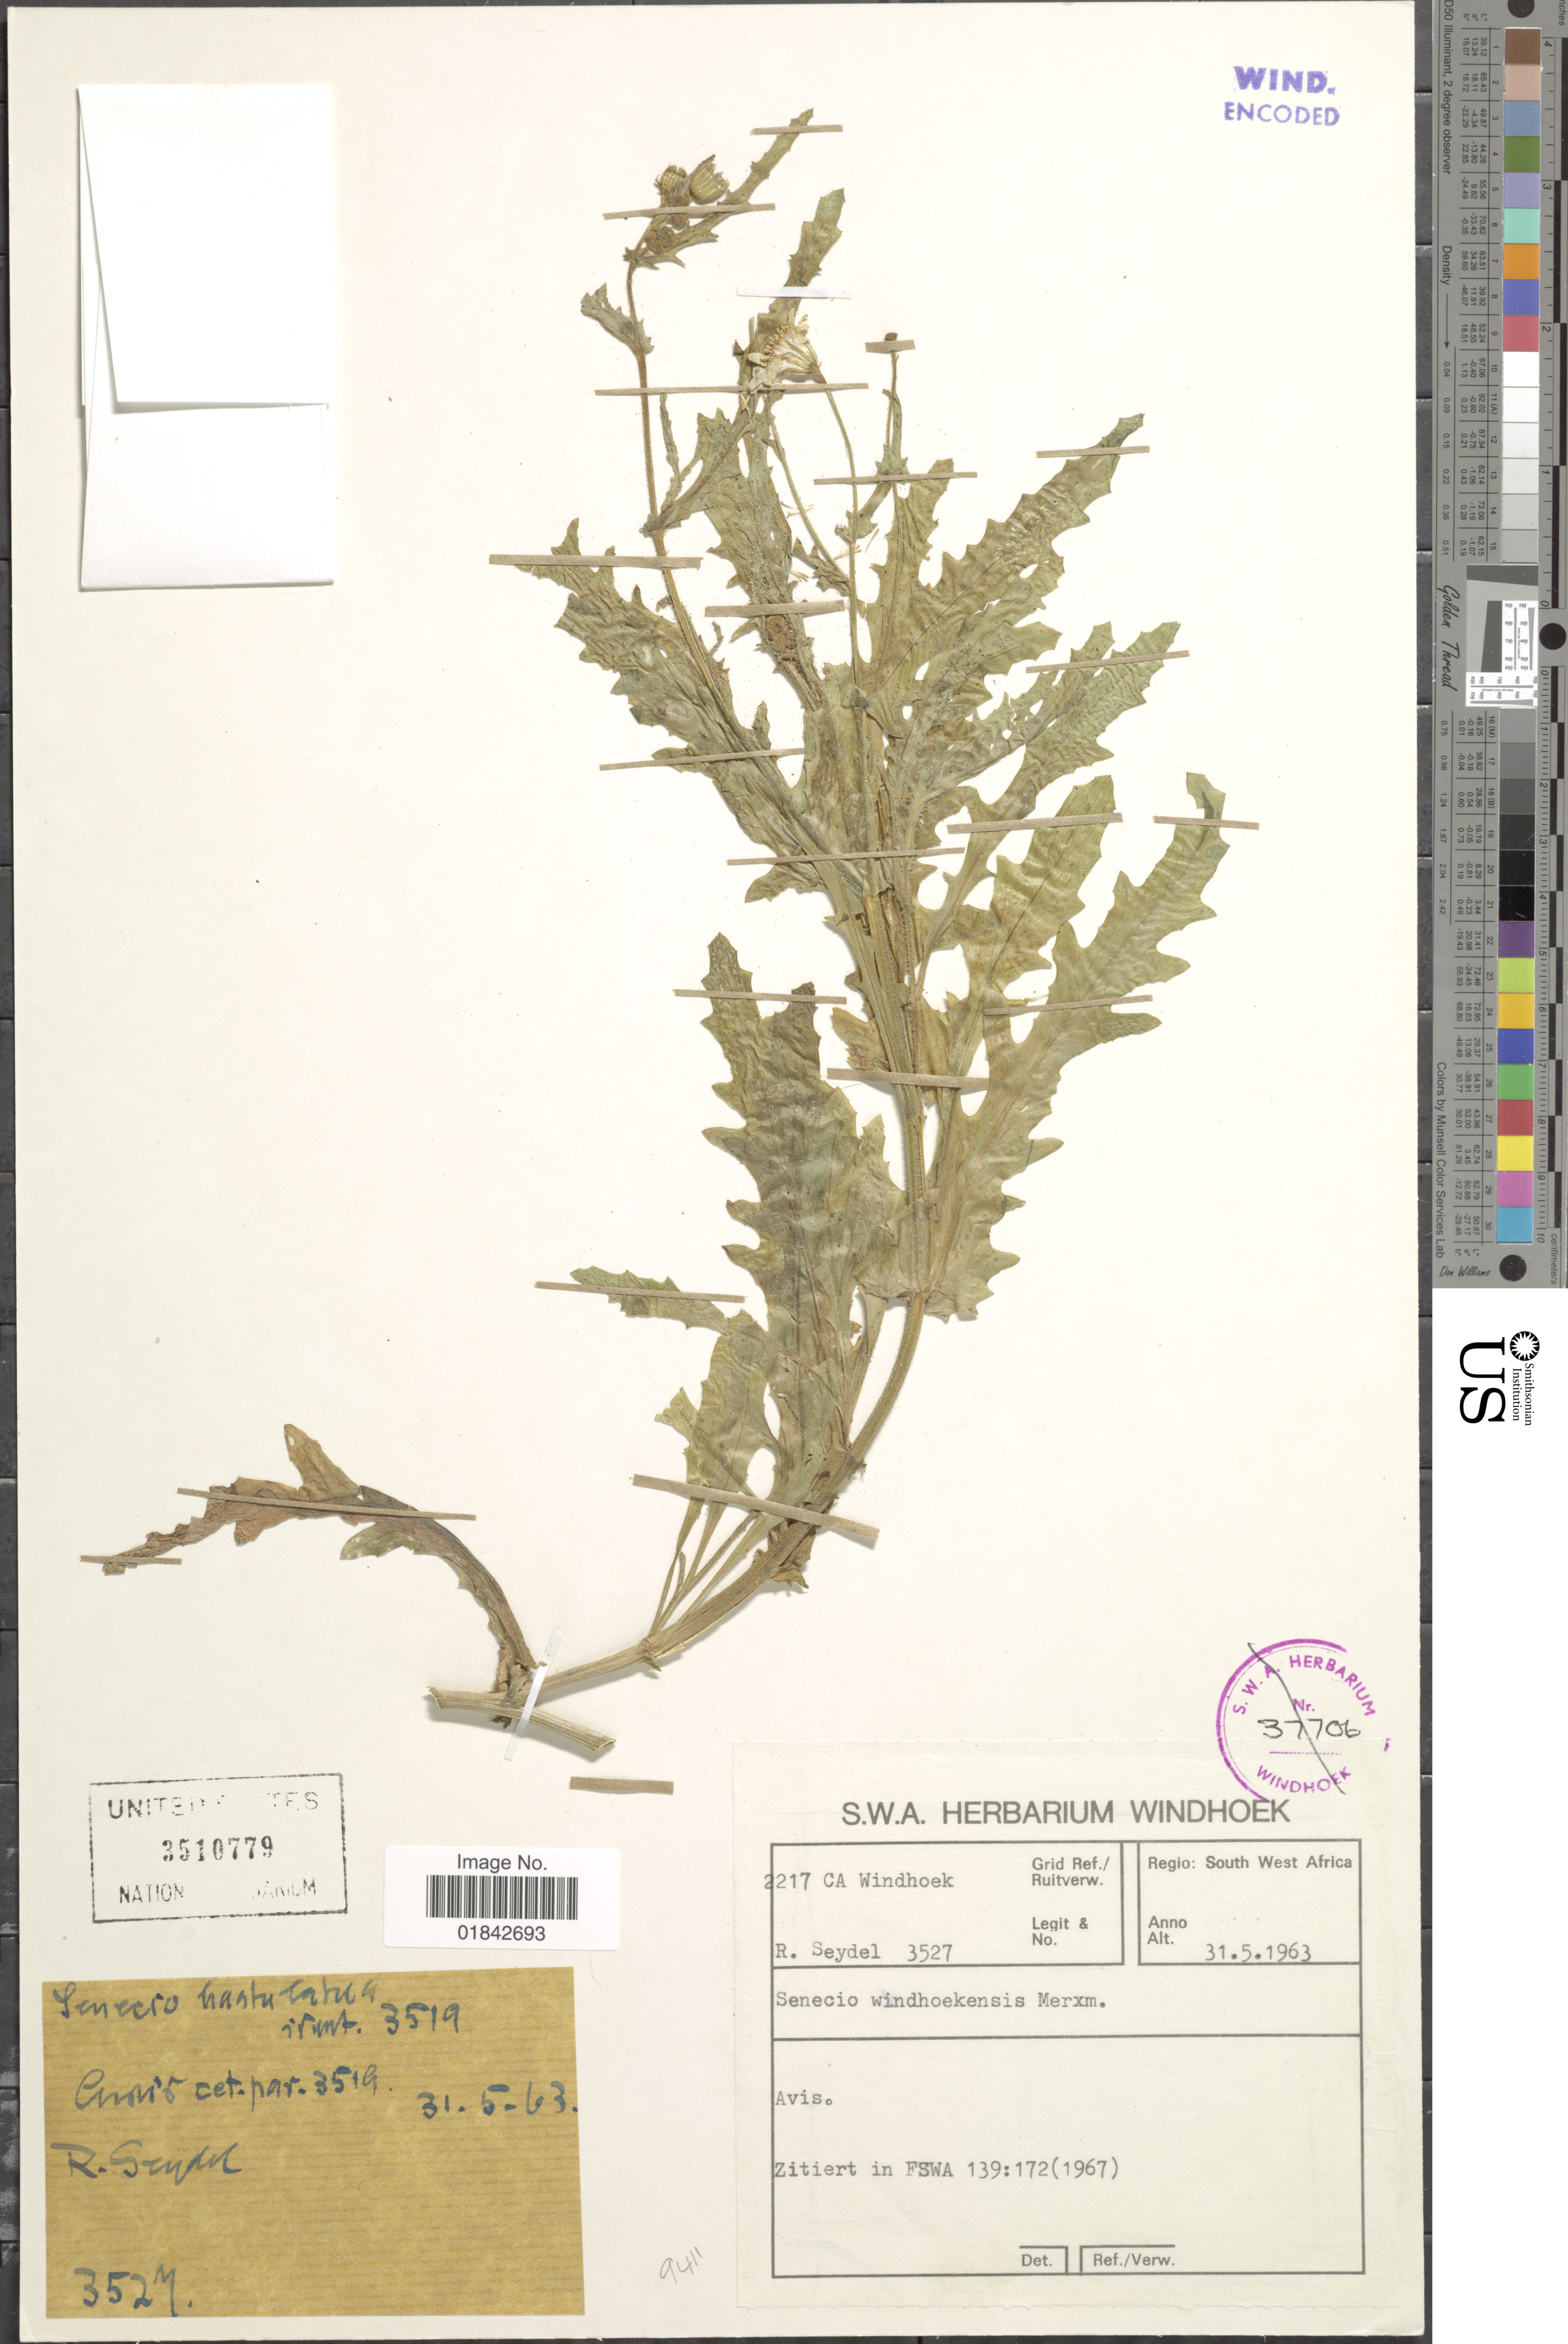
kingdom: Plantae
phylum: Tracheophyta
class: Magnoliopsida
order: Asterales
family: Asteraceae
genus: Senecio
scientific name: Senecio windhoekensis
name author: Merxm.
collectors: R. Seydel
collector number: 3527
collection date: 1963-05-31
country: Namibia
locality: South West Africa, Avis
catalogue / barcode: US 3510779